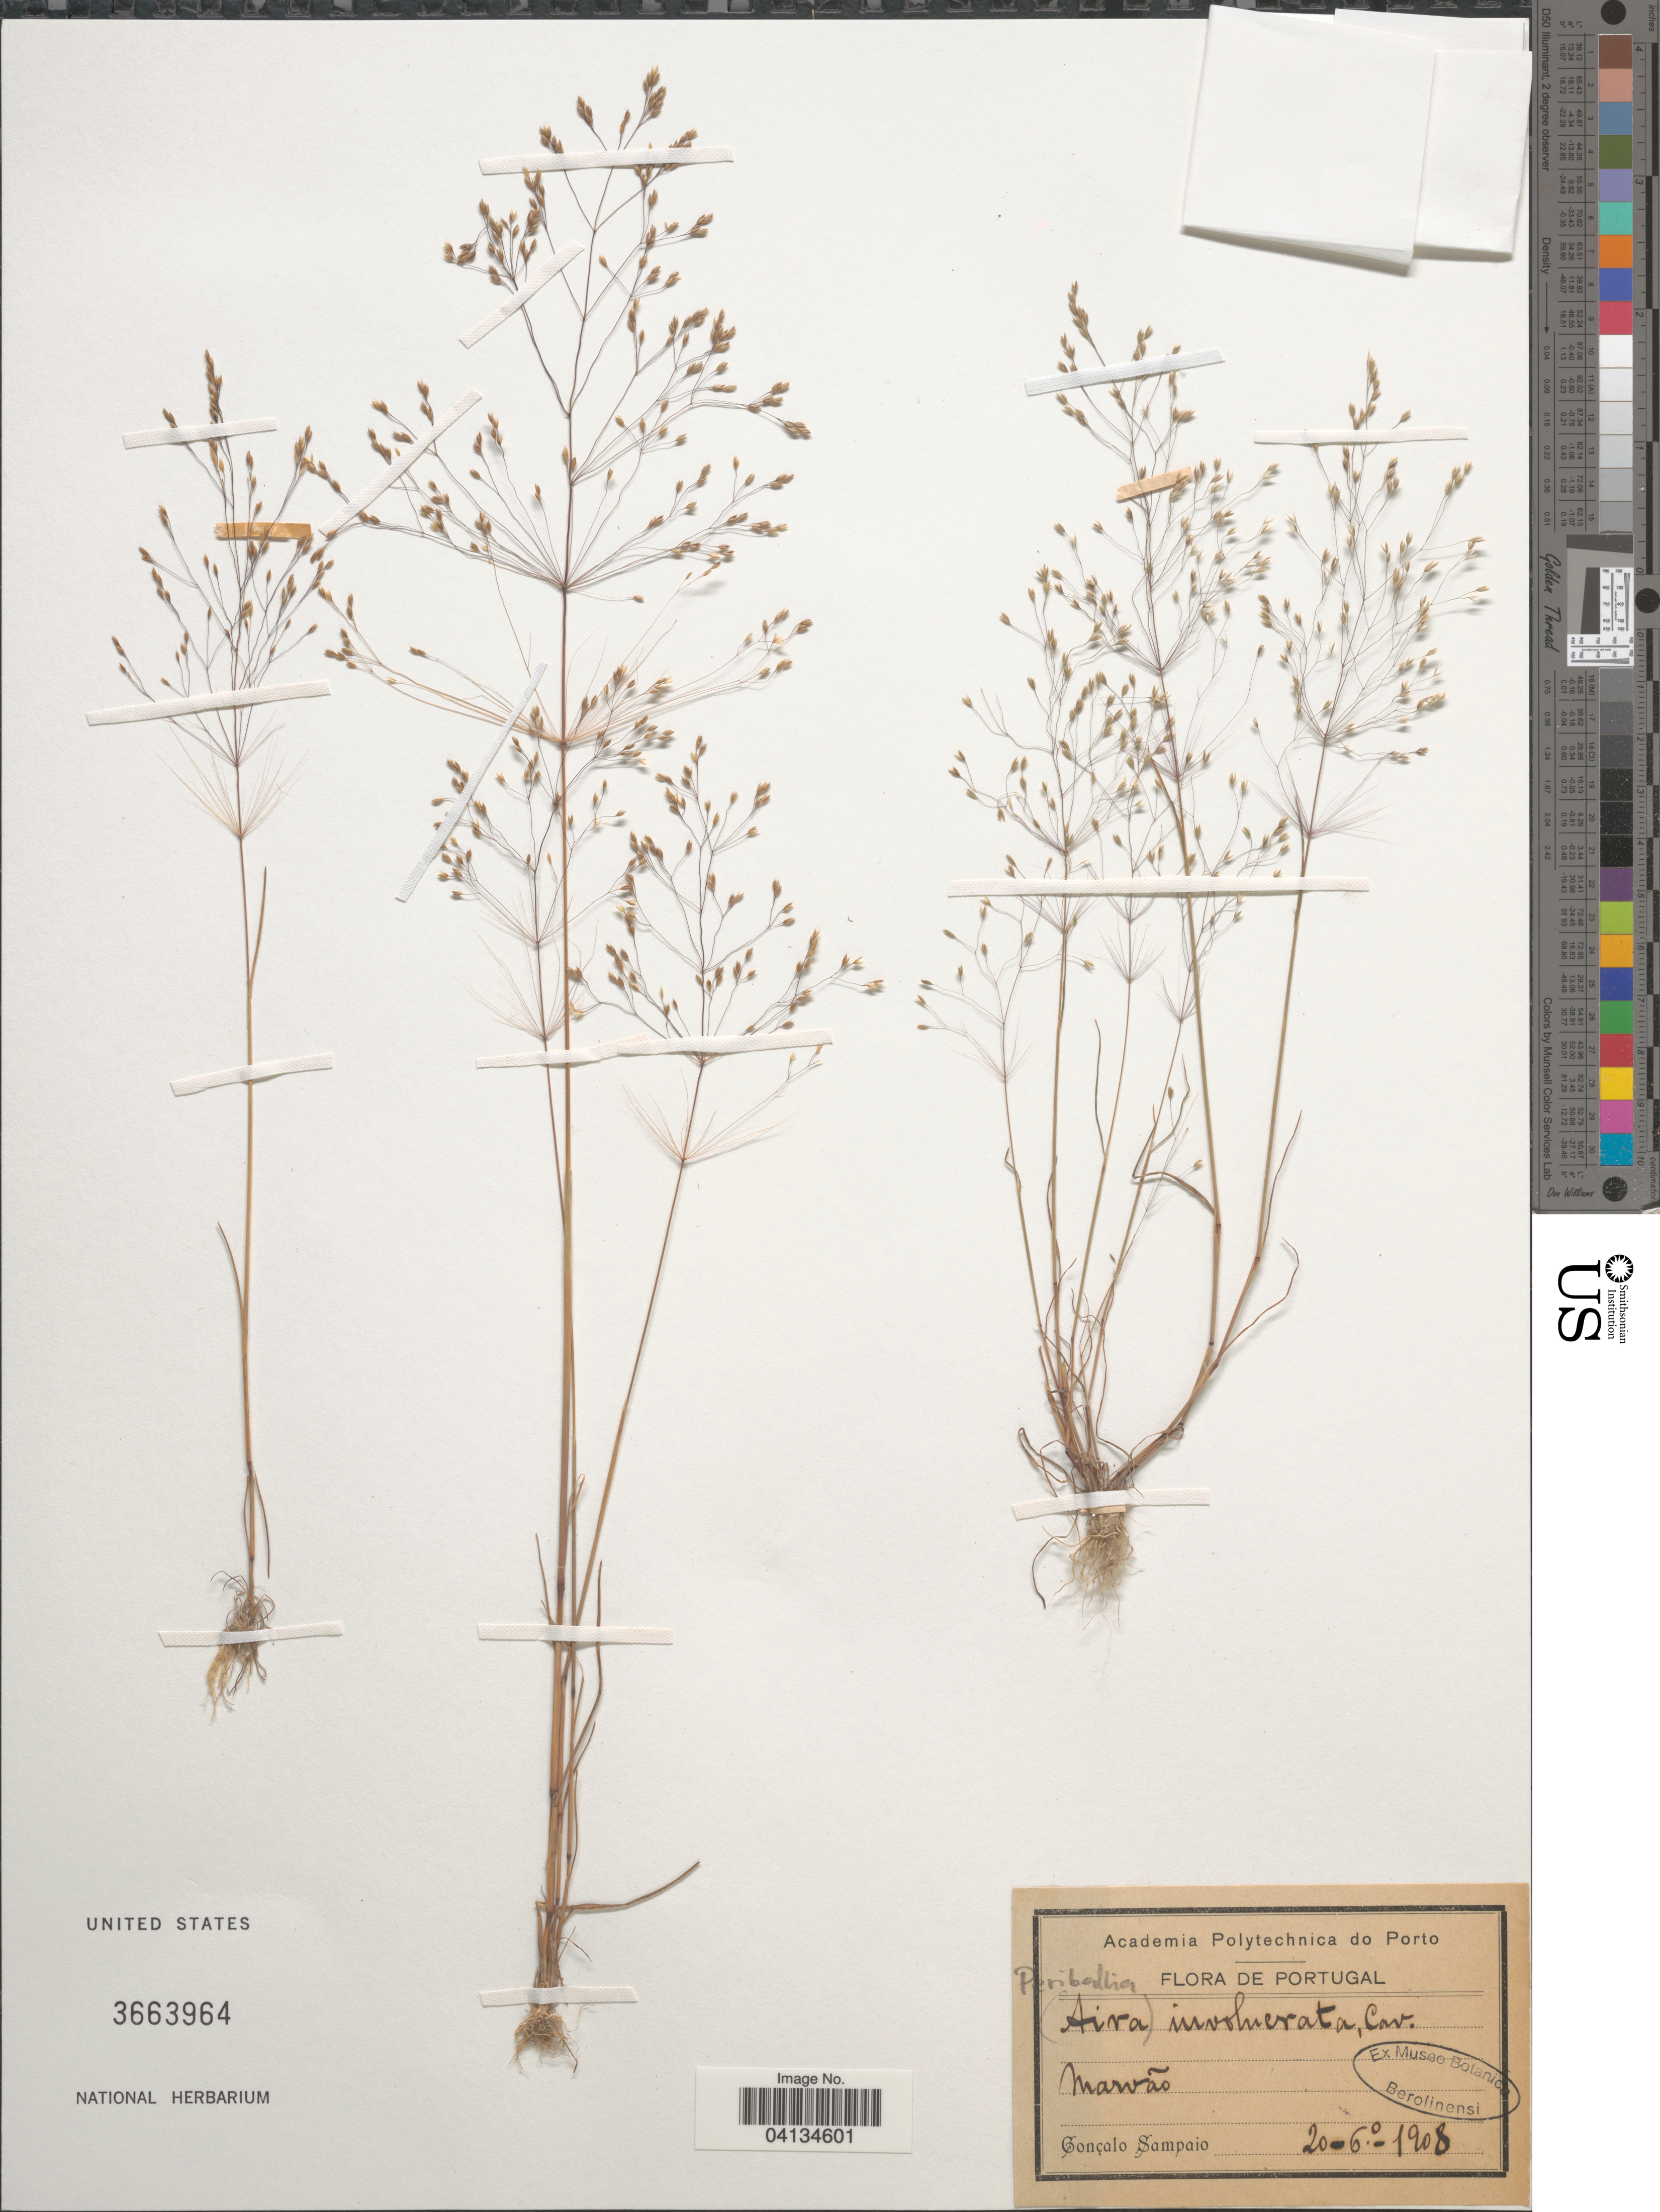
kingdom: Plantae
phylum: Tracheophyta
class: Liliopsida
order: Poales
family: Poaceae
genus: Periballia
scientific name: Periballia involucrata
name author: Janka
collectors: G. A. Sampaio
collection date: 1908-06-20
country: Portugal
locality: Marvão.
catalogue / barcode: US 3663964